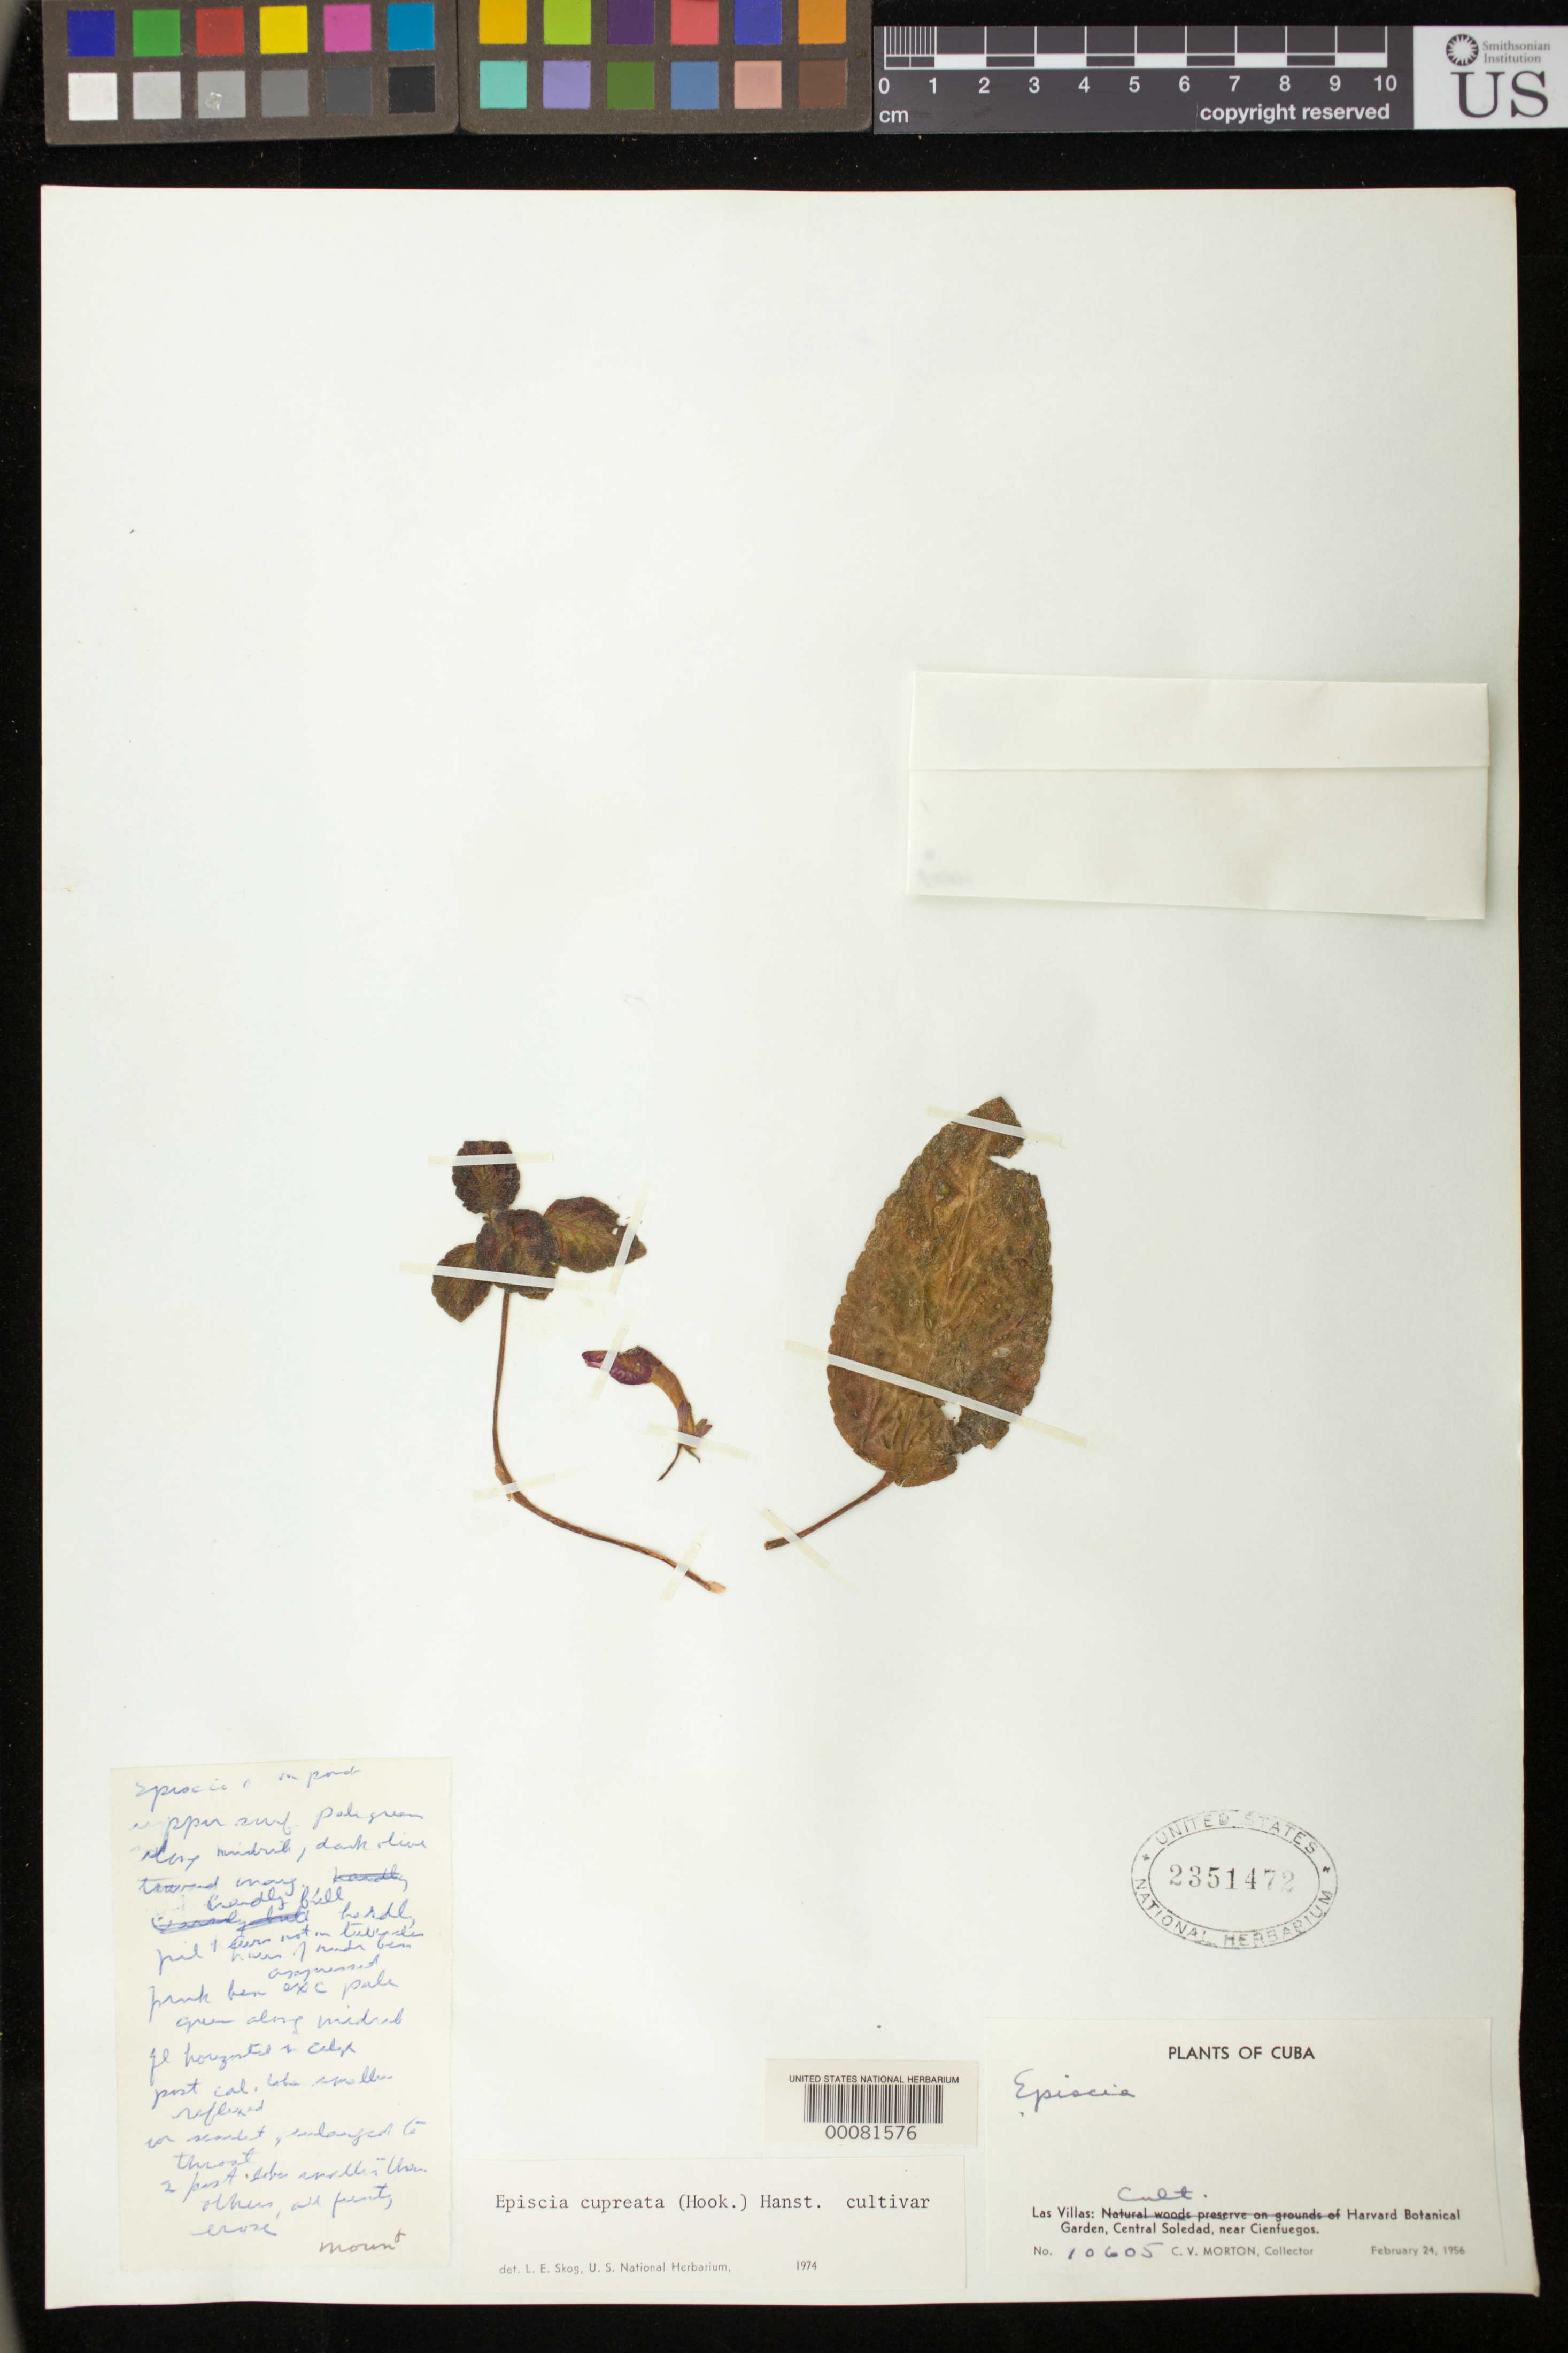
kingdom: Plantae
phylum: Tracheophyta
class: Magnoliopsida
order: Lamiales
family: Gesneriaceae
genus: Episcia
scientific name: Episcia cupreata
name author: (Hook.) Hanst.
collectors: C. V. Morton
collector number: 10605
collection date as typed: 24 Feb 1956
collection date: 1956-02-24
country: Cuba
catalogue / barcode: US 2351472